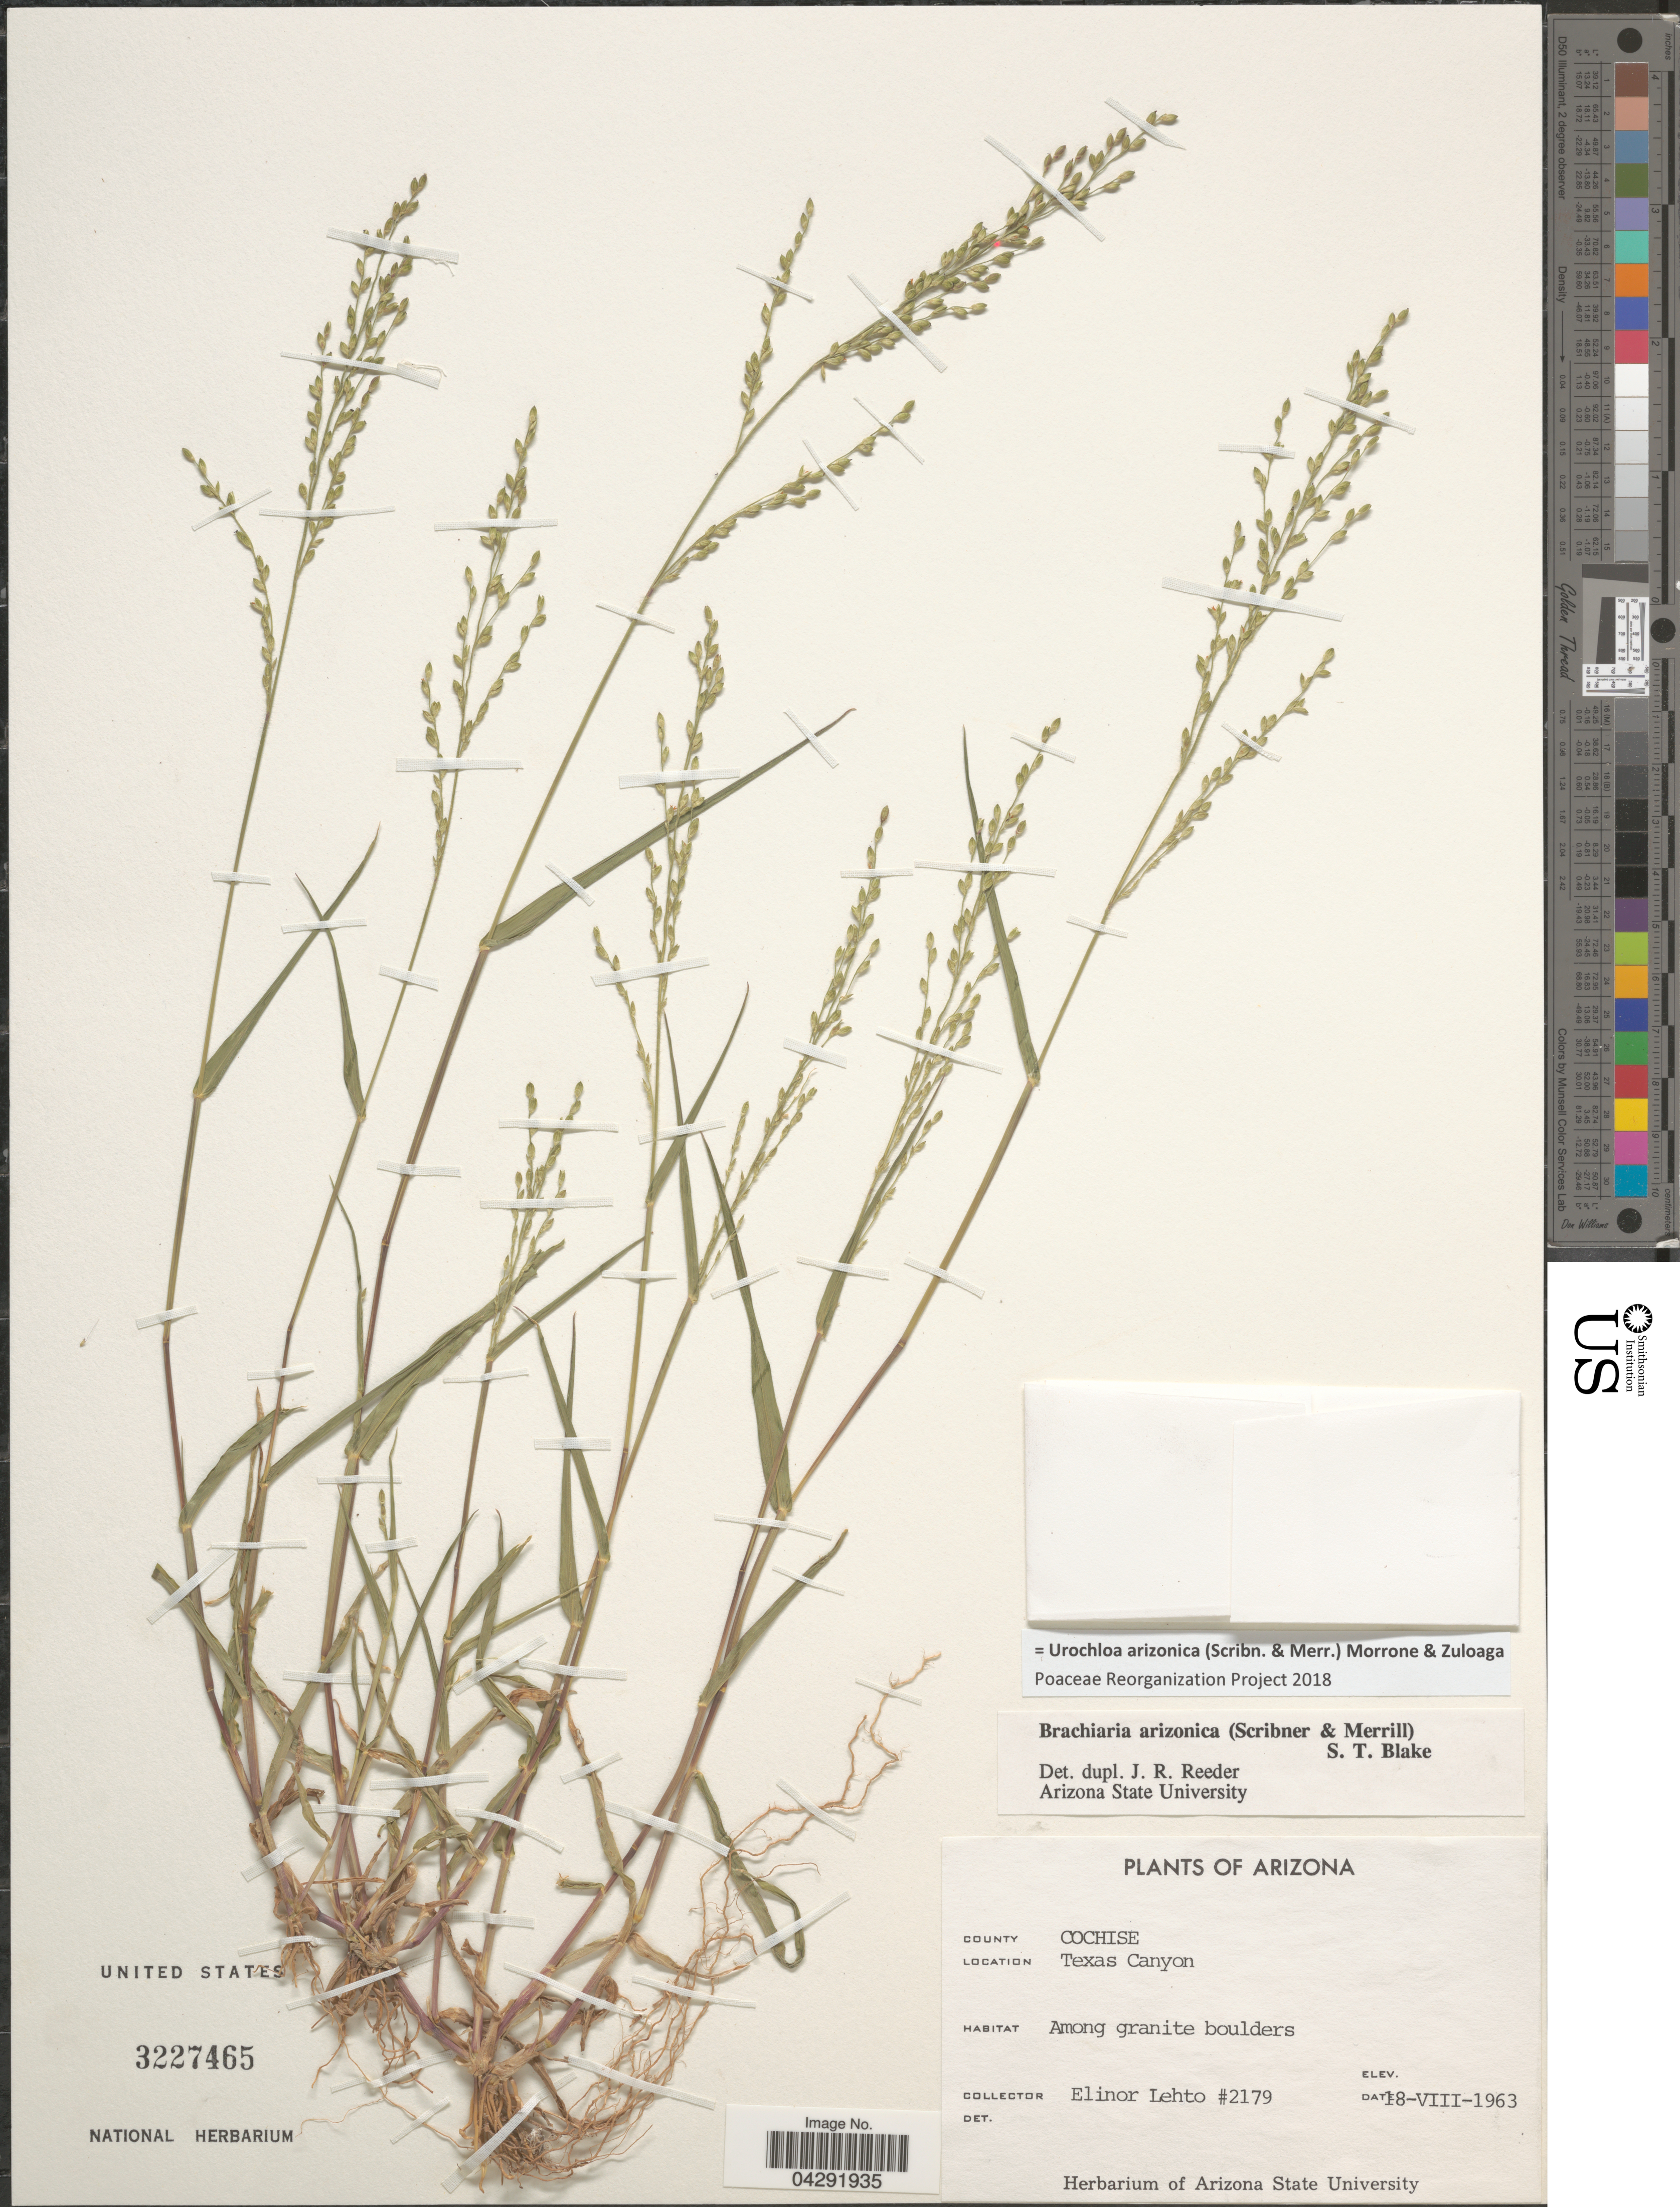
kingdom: Plantae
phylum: Tracheophyta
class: Liliopsida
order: Poales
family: Poaceae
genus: Urochloa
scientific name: Urochloa arizonica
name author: (Scribn. & Merr.) Morrone & Zuloaga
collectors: E. Lehto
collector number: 2179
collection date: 1963-08-18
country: United States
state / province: Arizona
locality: County Cochise. Texas Canyon.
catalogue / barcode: US 3227465